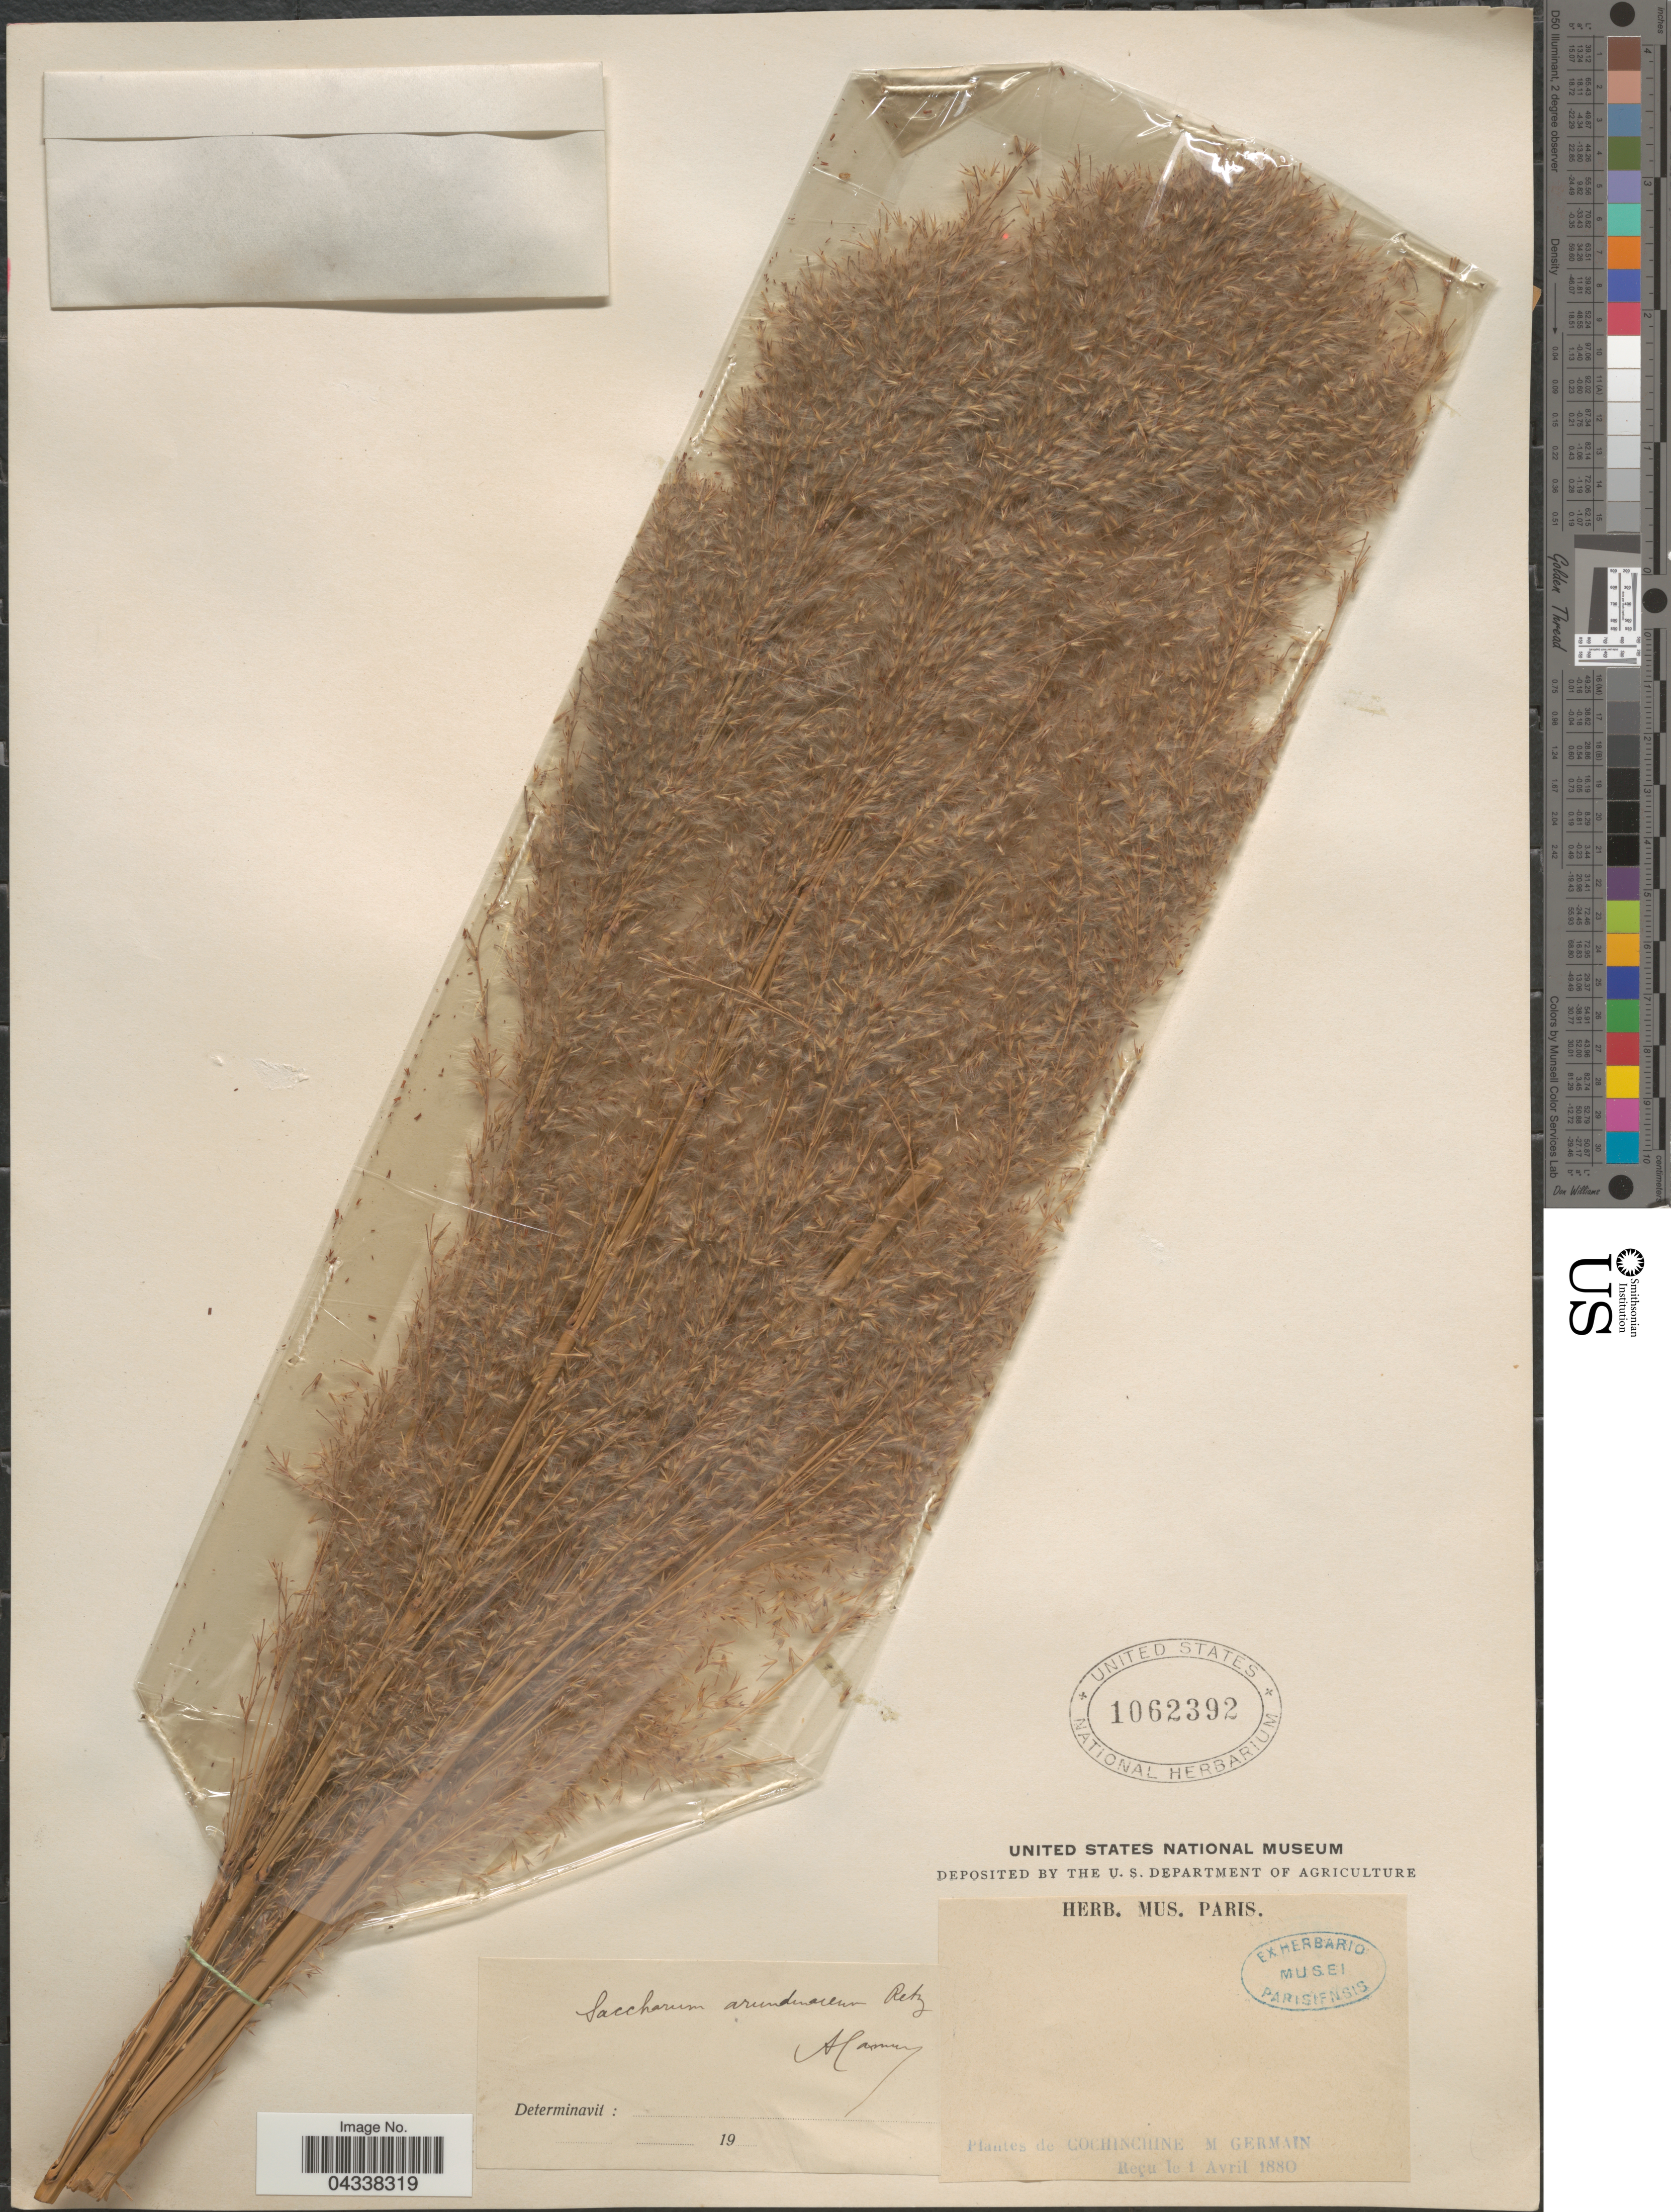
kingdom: Plantae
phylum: Tracheophyta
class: Liliopsida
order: Poales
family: Poaceae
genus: Tripidium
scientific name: Tripidium arundinaceum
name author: (Retz.) Welker et al.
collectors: M. Germain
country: Vietnam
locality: Cochinchine.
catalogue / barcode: US 1062392